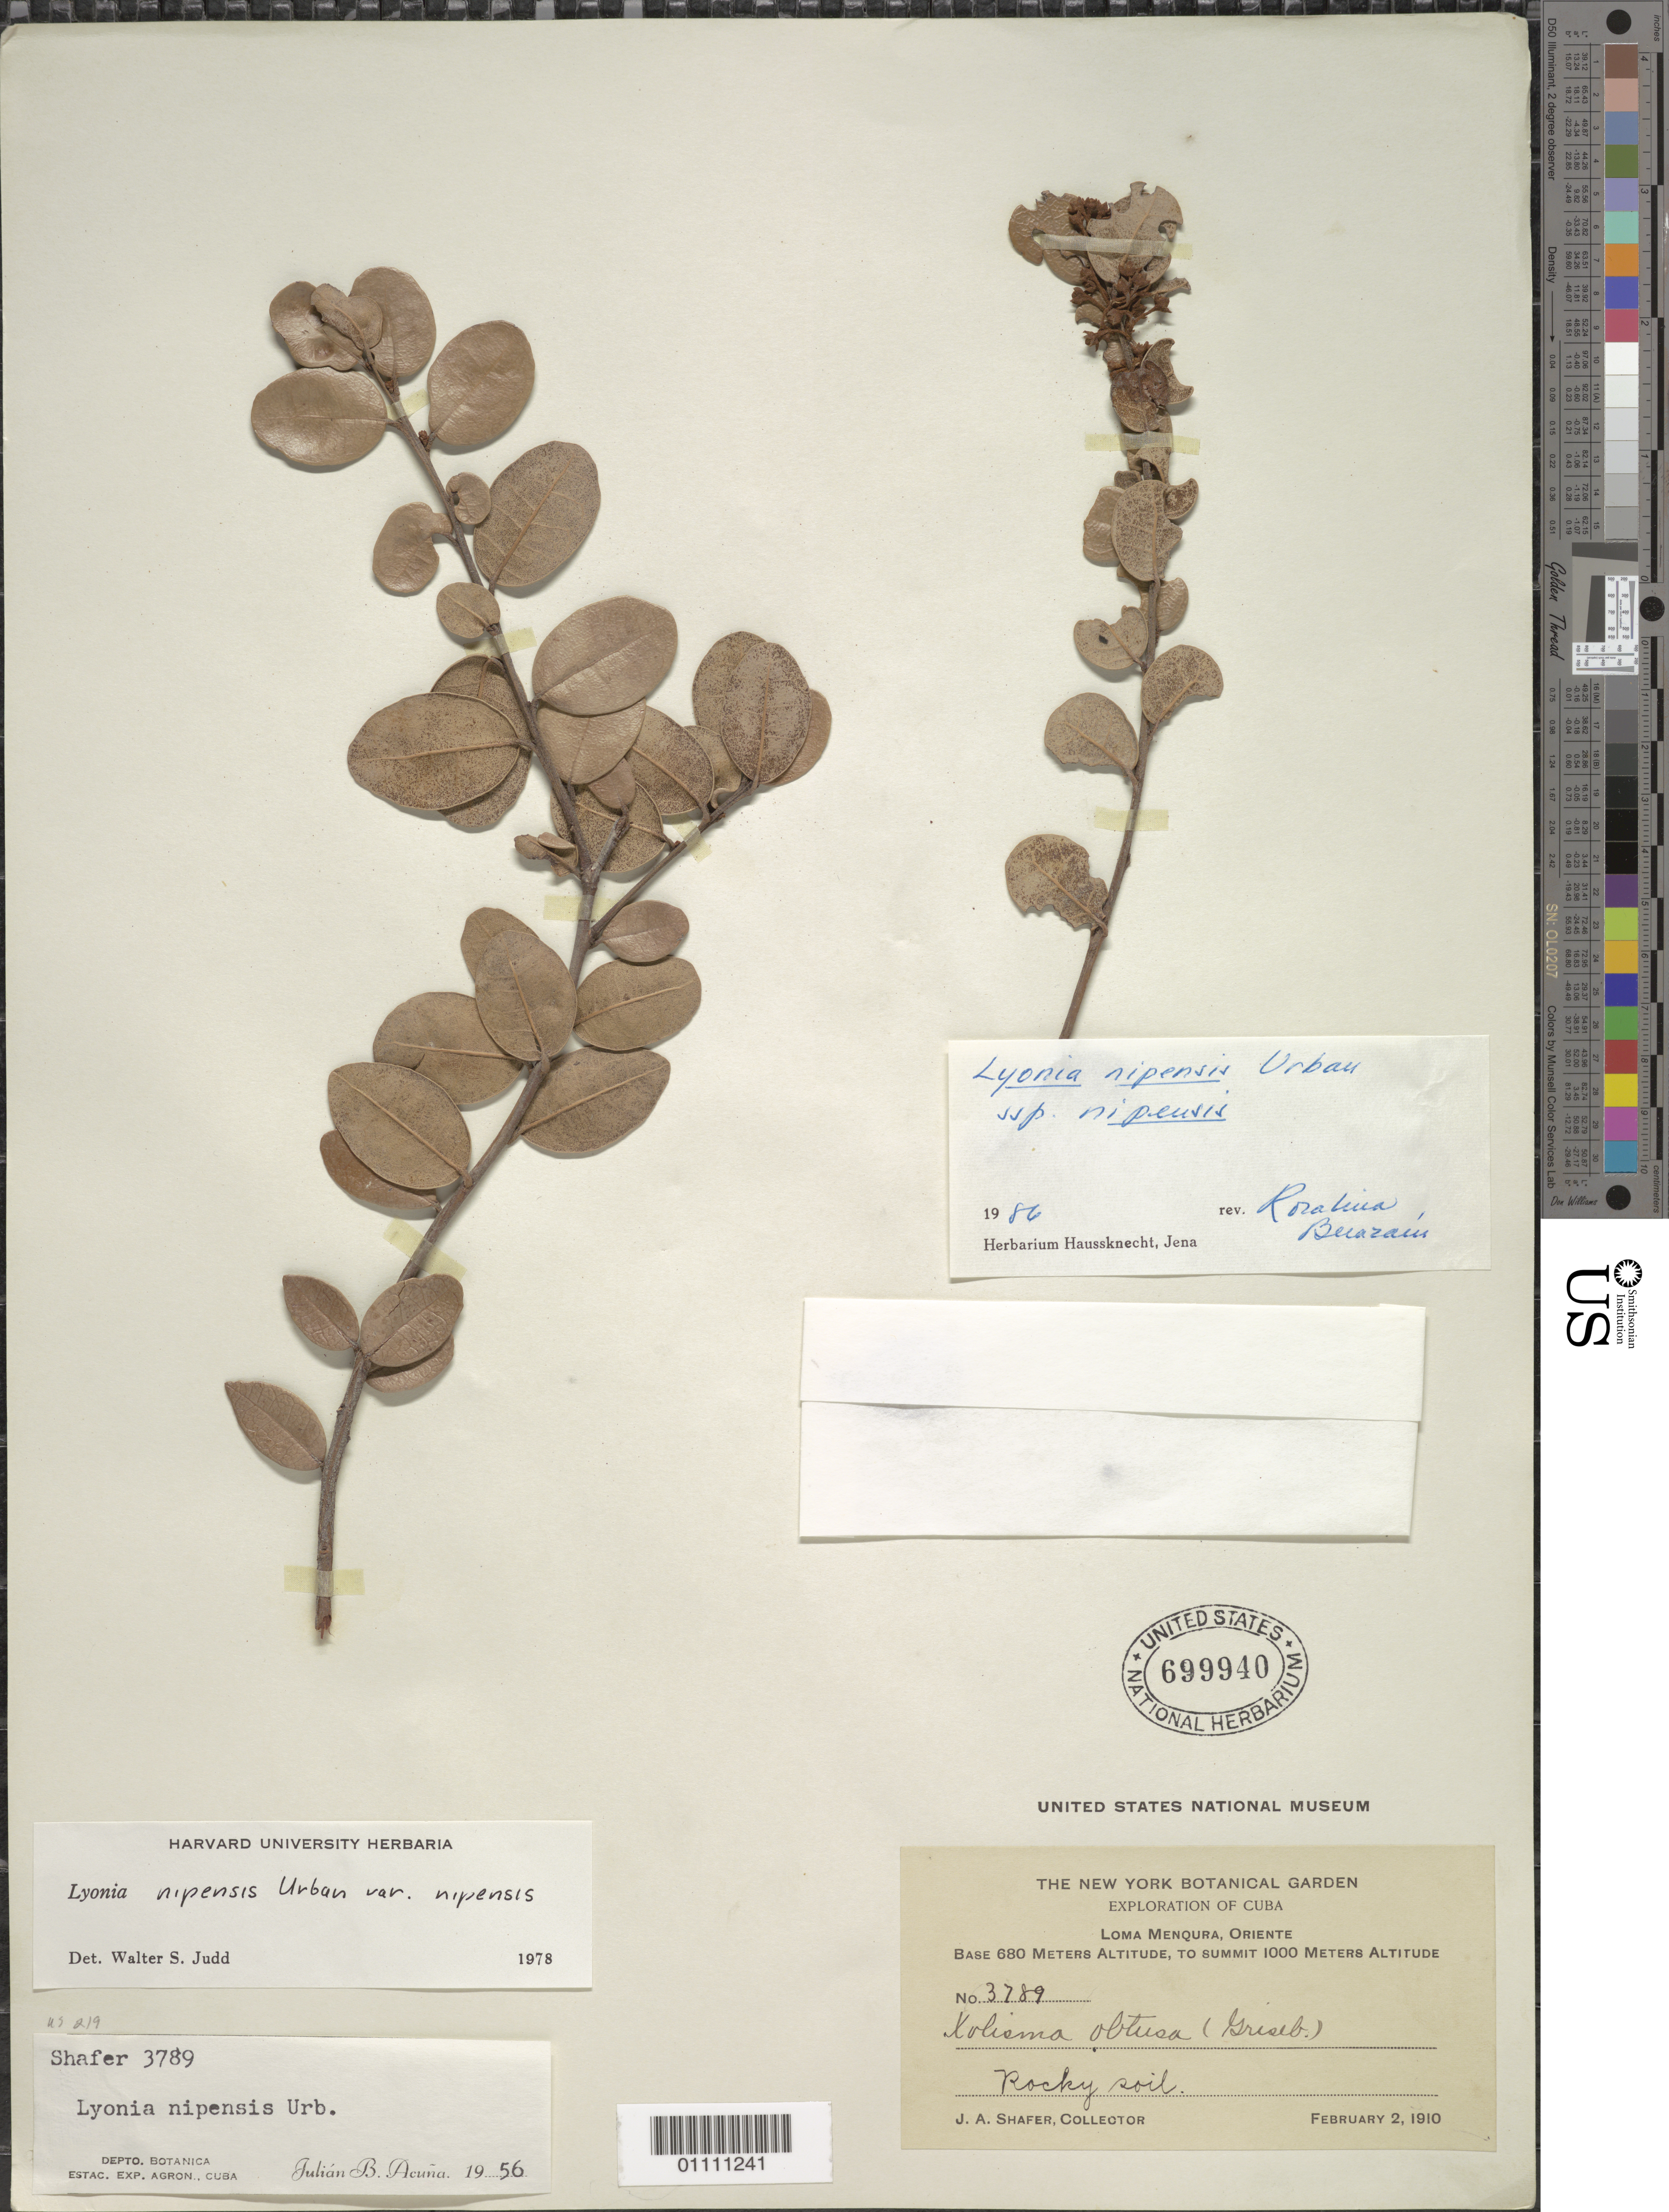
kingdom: Plantae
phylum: Tracheophyta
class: Magnoliopsida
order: Ericales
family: Ericaceae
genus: Lyonia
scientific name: Lyonia nipensis subsp. nipensis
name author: Urb.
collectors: J. A. Shafer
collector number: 3789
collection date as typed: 02 Feb 1910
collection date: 1910-02-02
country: Cuba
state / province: Oriente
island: Cuba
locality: Loma Menqura Rocky soil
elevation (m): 680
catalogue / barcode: US 699940